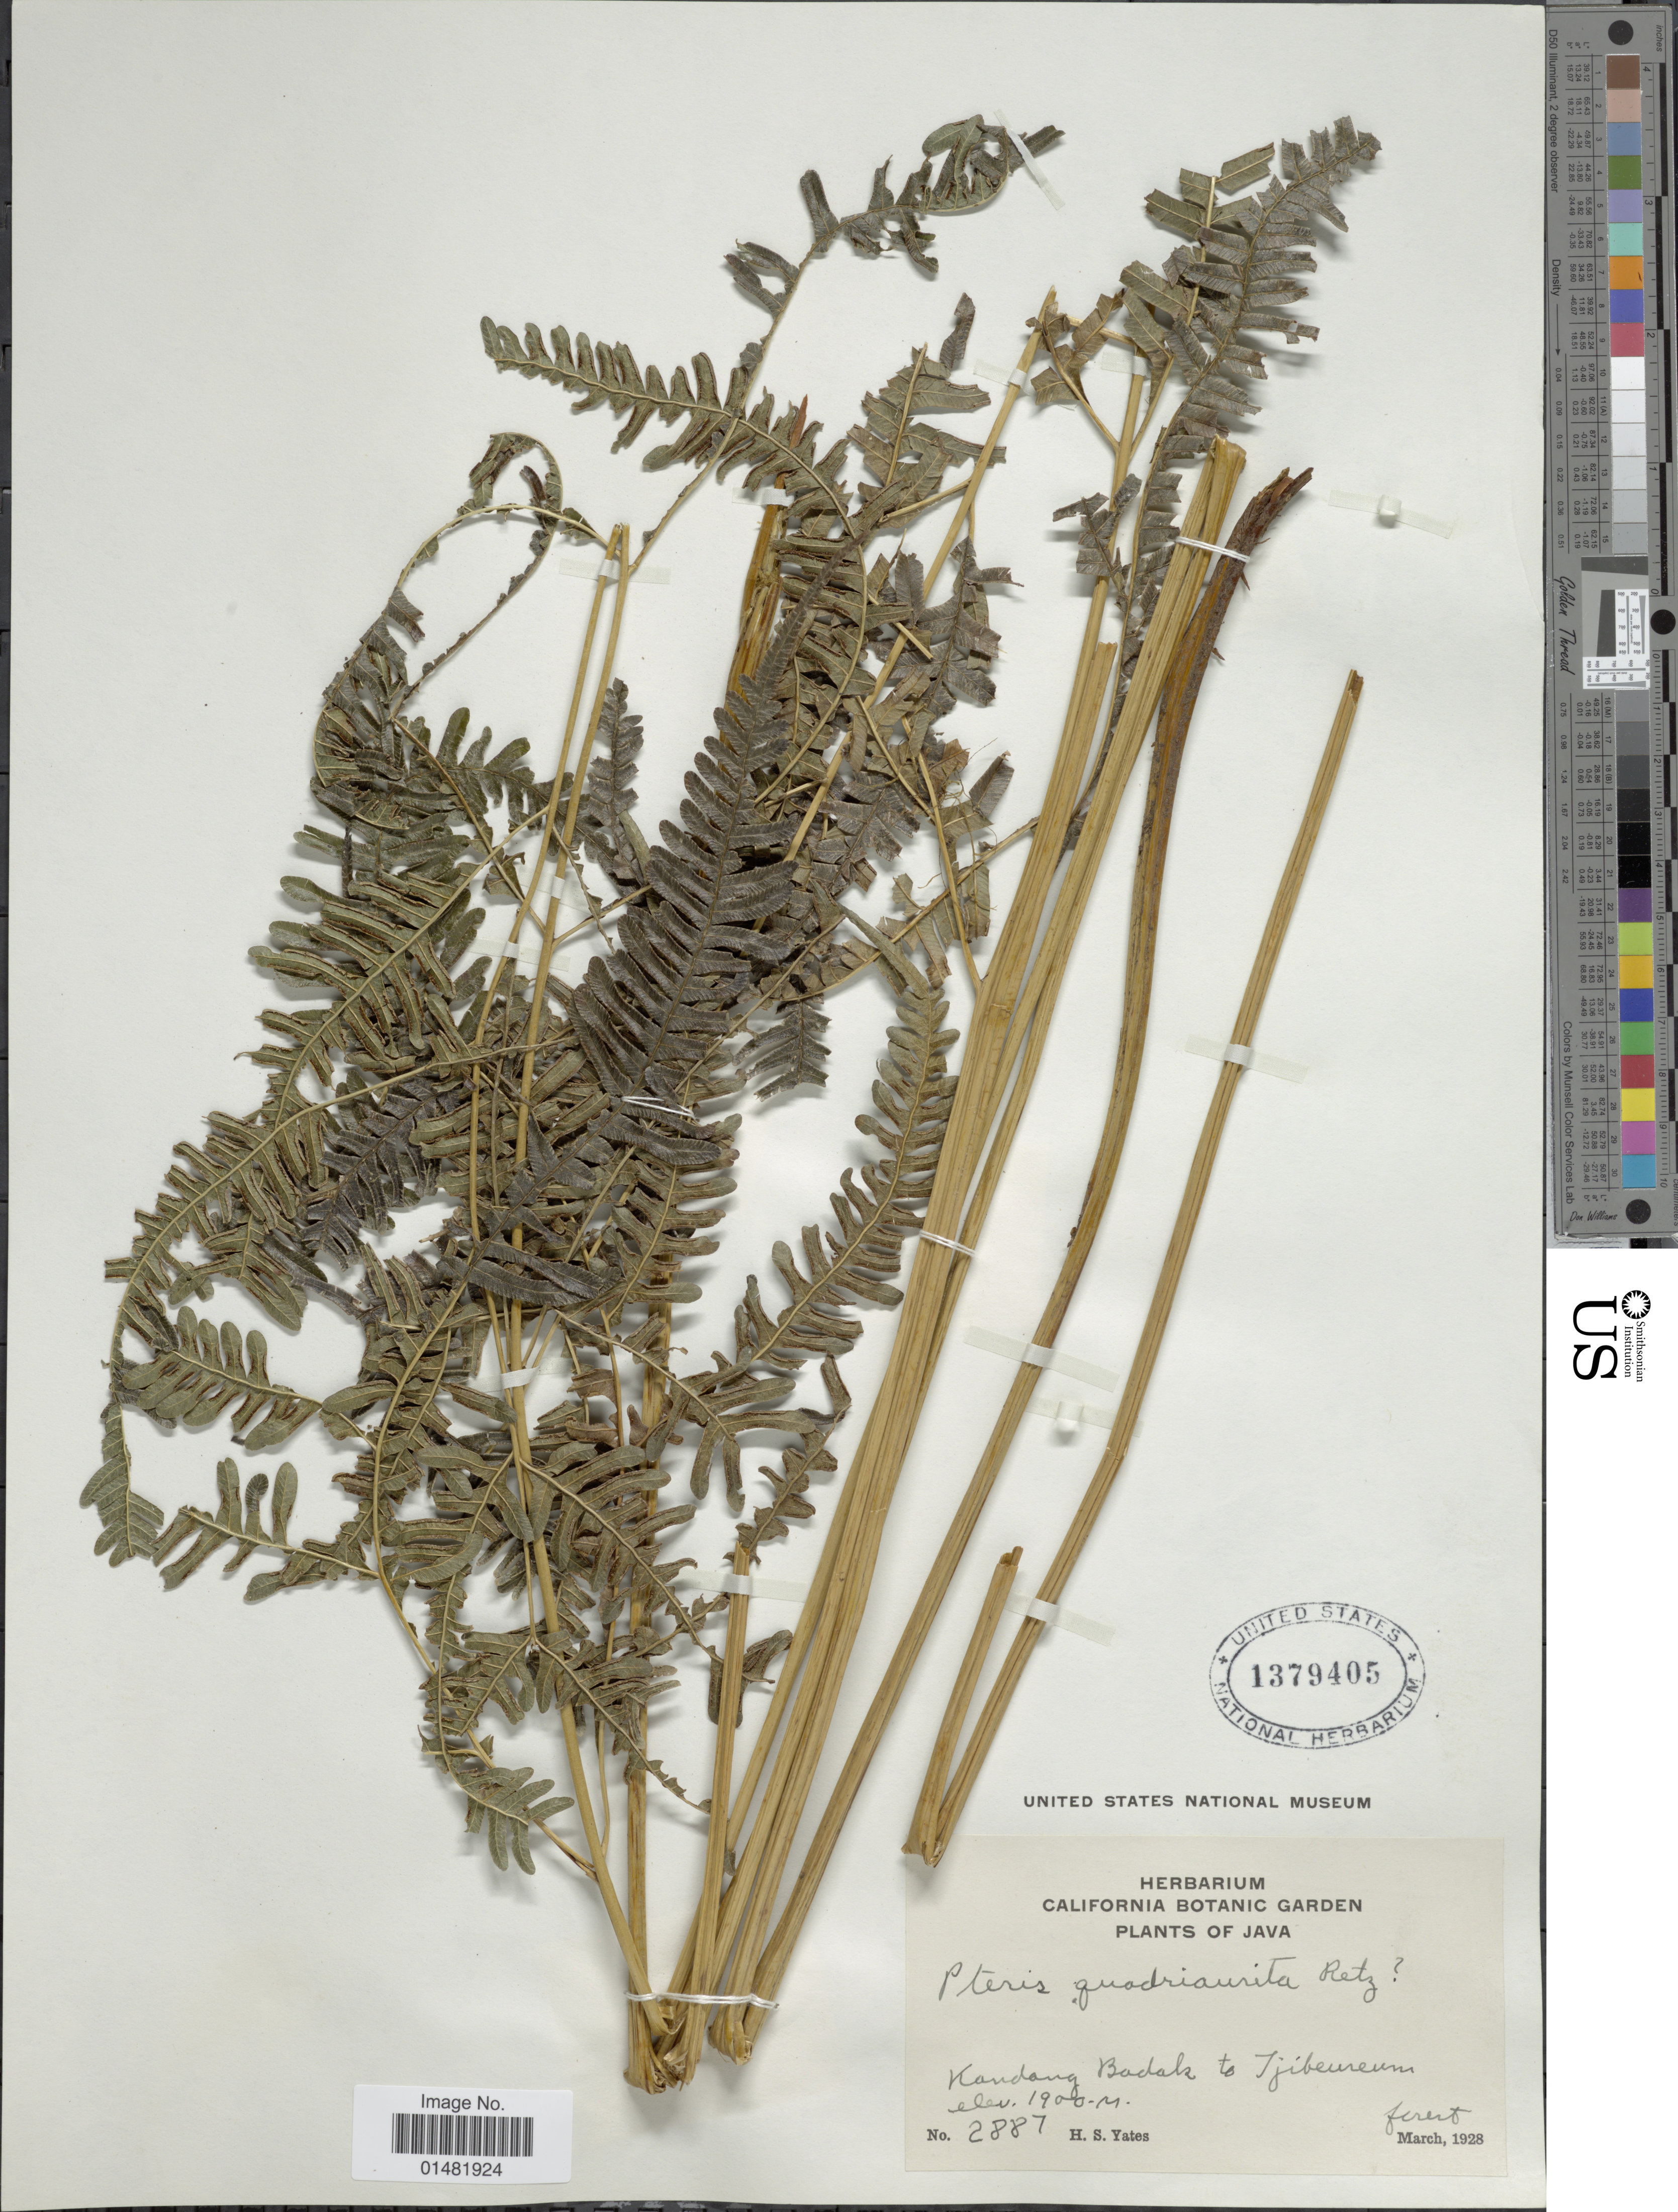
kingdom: Plantae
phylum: Tracheophyta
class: Polypodiopsida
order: Polypodiales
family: Pteridaceae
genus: Pteris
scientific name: Pteris quadriaurita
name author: Retz.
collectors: H. S. Yates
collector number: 2887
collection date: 1928-03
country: Indonesia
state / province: Java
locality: Kandang Badak to Tjibeureum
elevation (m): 1900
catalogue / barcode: US 1379405